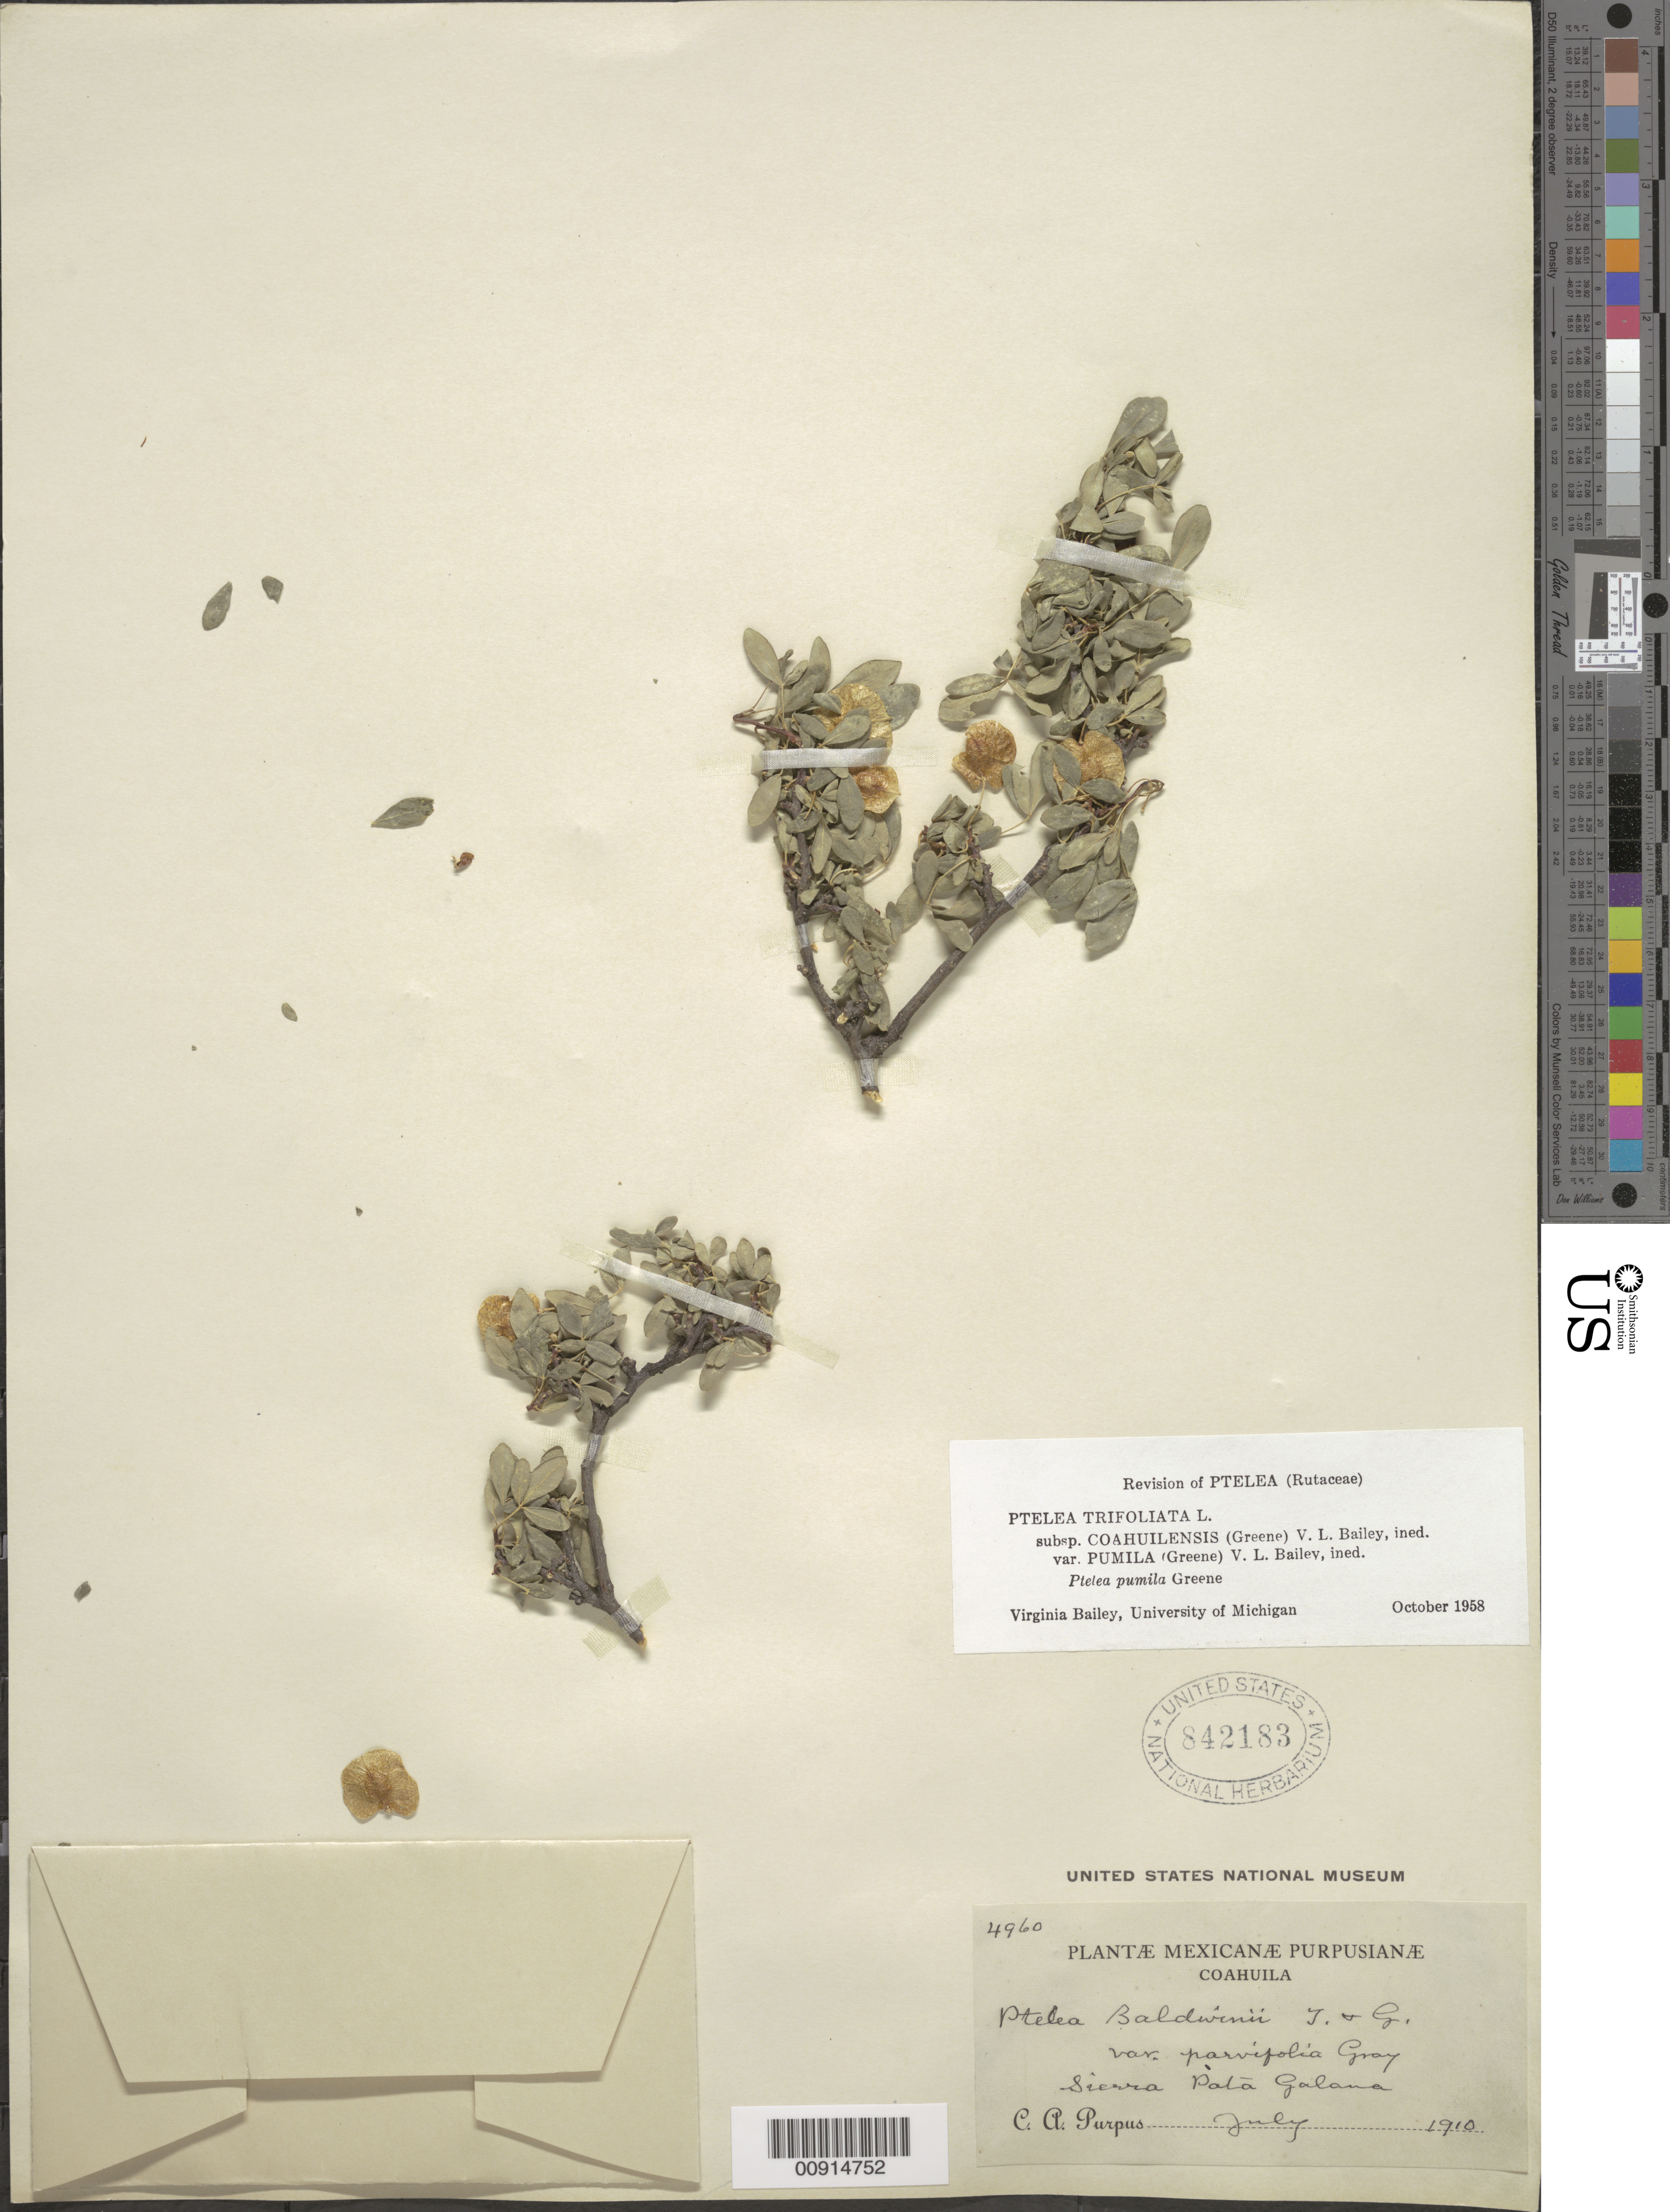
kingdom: Plantae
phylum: Tracheophyta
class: Magnoliopsida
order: Sapindales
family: Rutaceae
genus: Ptelea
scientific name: Ptelea trifoliata subsp. coahuilensis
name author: (Greene) V. L. Bailey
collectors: C. A. Purpus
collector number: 4960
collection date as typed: Jul 1910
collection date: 1910-07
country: Mexico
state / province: Coahuila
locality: Coahuila: Sierra Pata Galana.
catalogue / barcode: US 842183